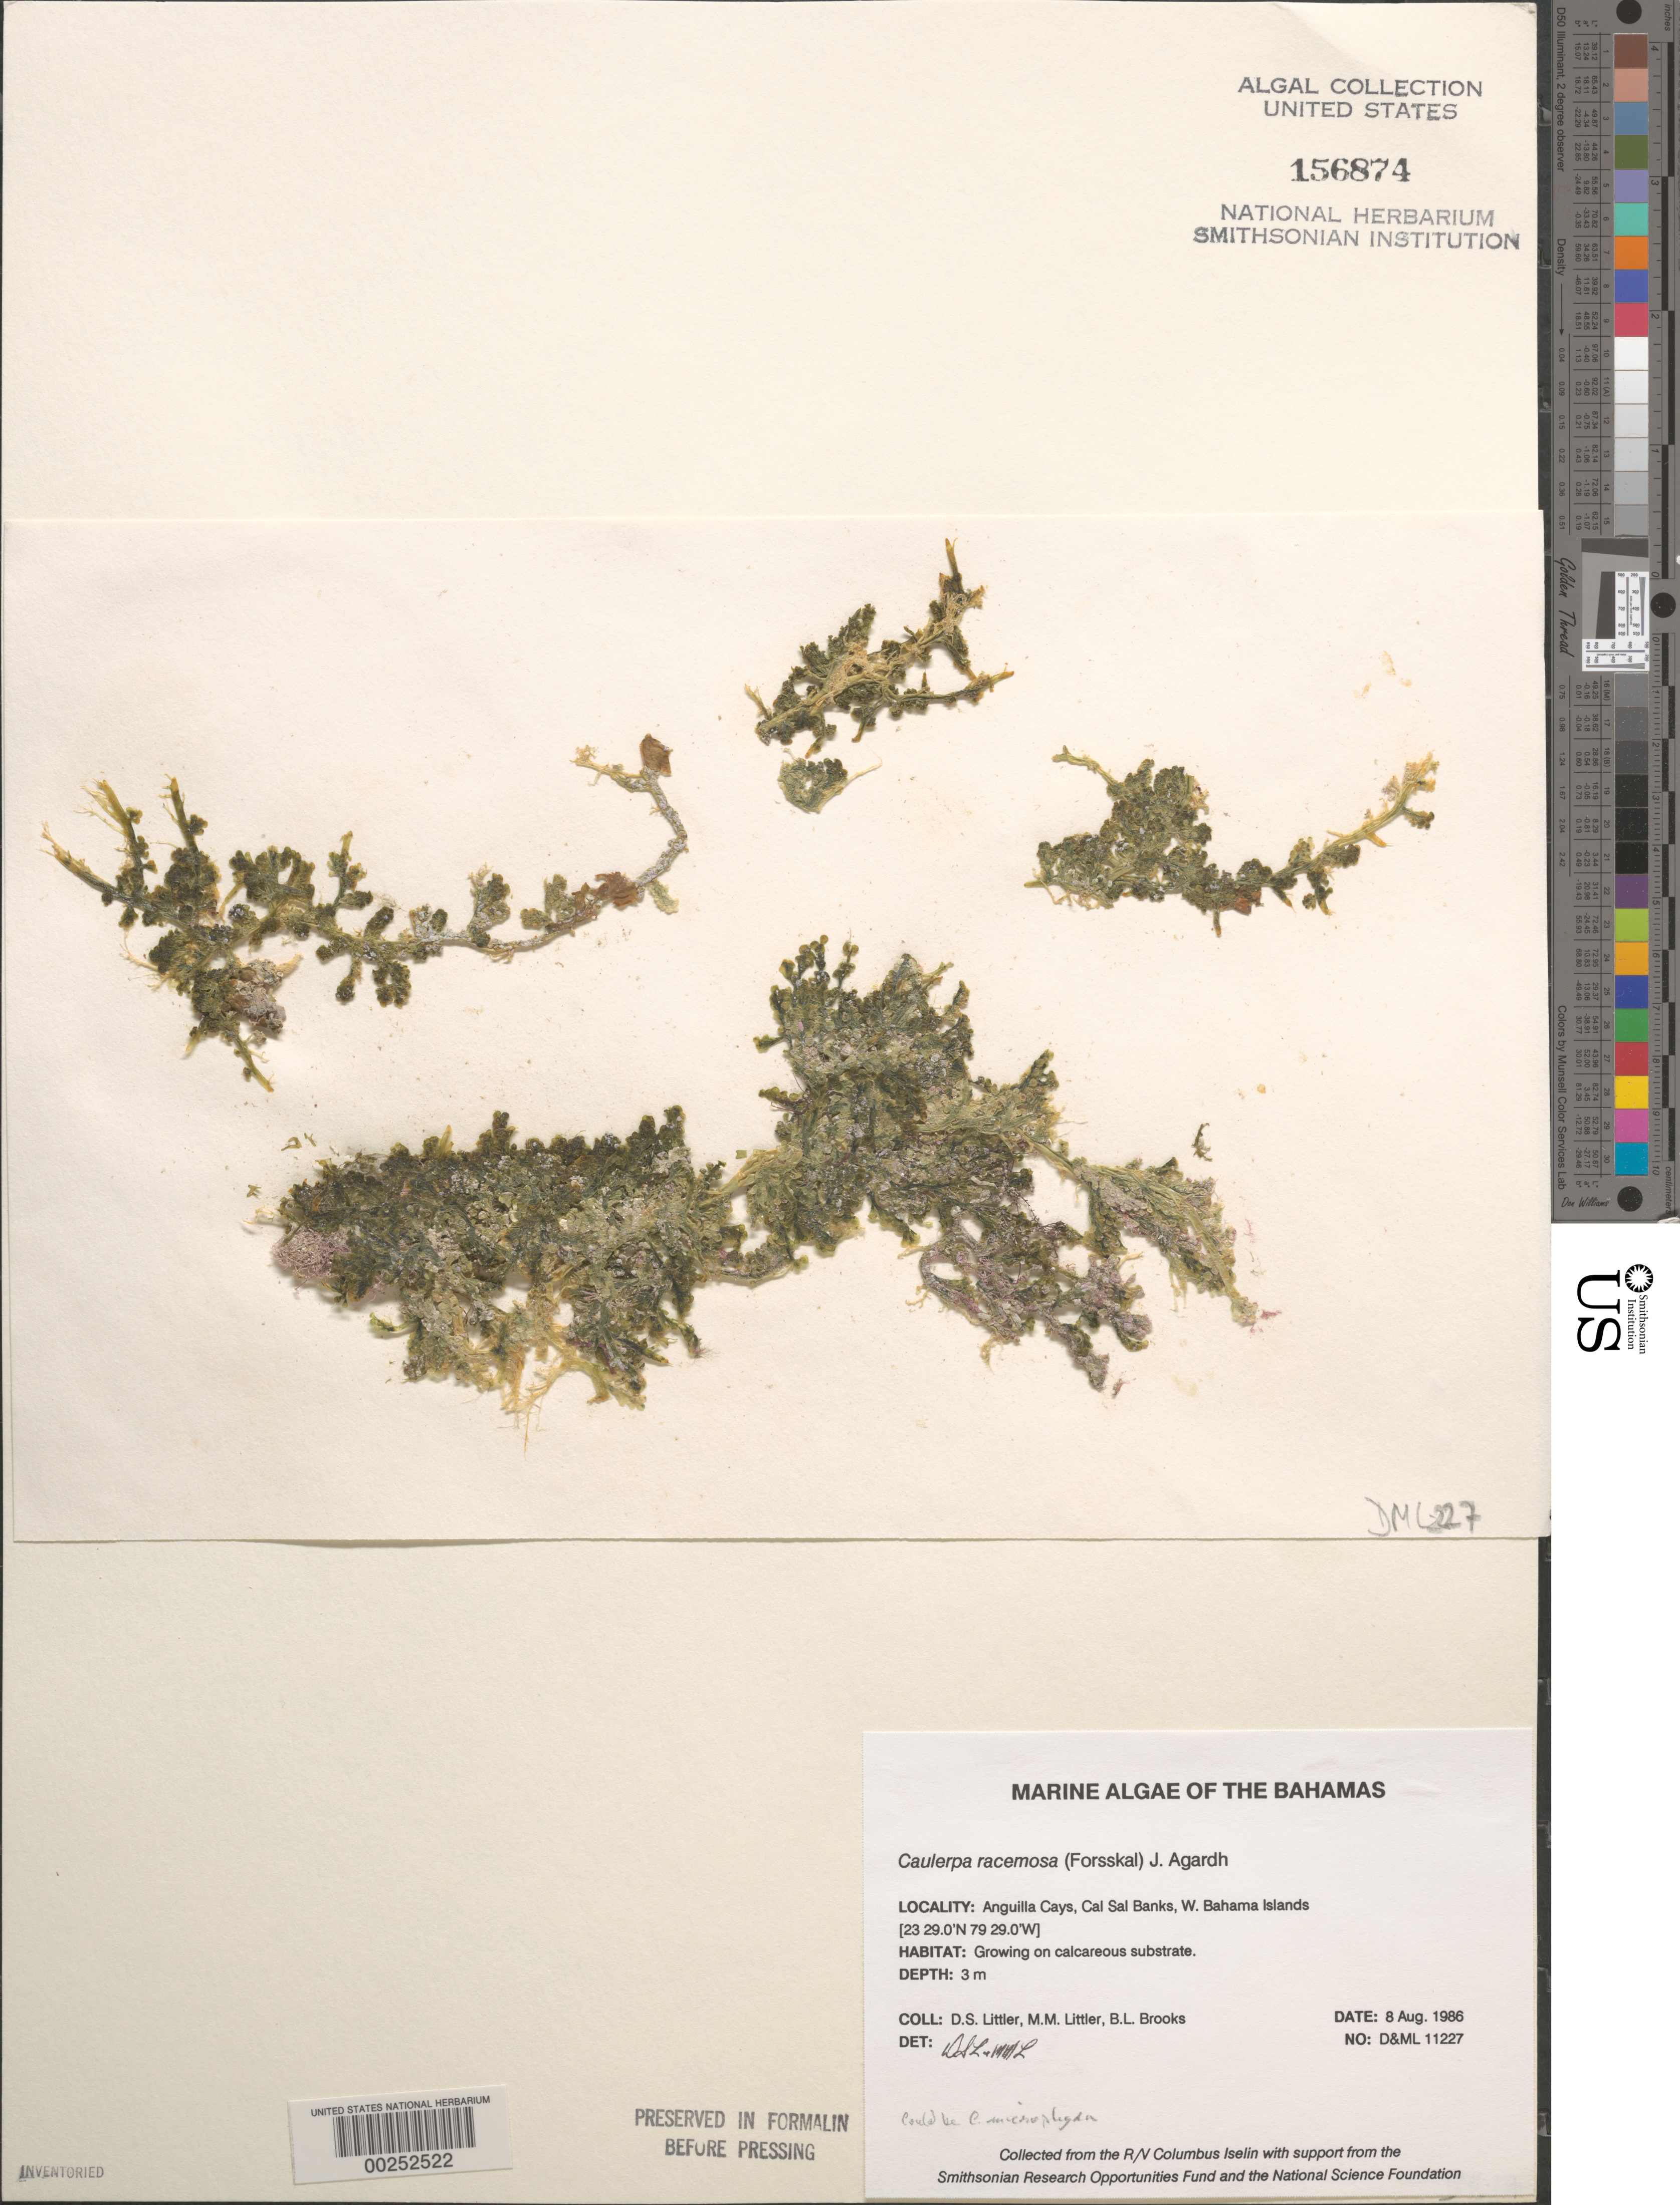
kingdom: Plantae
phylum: Chlorophyta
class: Ulvophyceae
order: Bryopsidales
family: Caulerpaceae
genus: Caulerpa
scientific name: Caulerpa racemosa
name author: (Forssk.) J. Agardh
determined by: Littler, D. S.; Littler, M. M.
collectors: D. S. Littler, M. M. Littler & B. Brooks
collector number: D&ML 11227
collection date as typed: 08 Aug 1986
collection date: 1986-08-08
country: Bahamas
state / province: Bimini Banks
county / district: Bimini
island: Anguilla Cays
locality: Cay Sal Banks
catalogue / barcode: US 156874